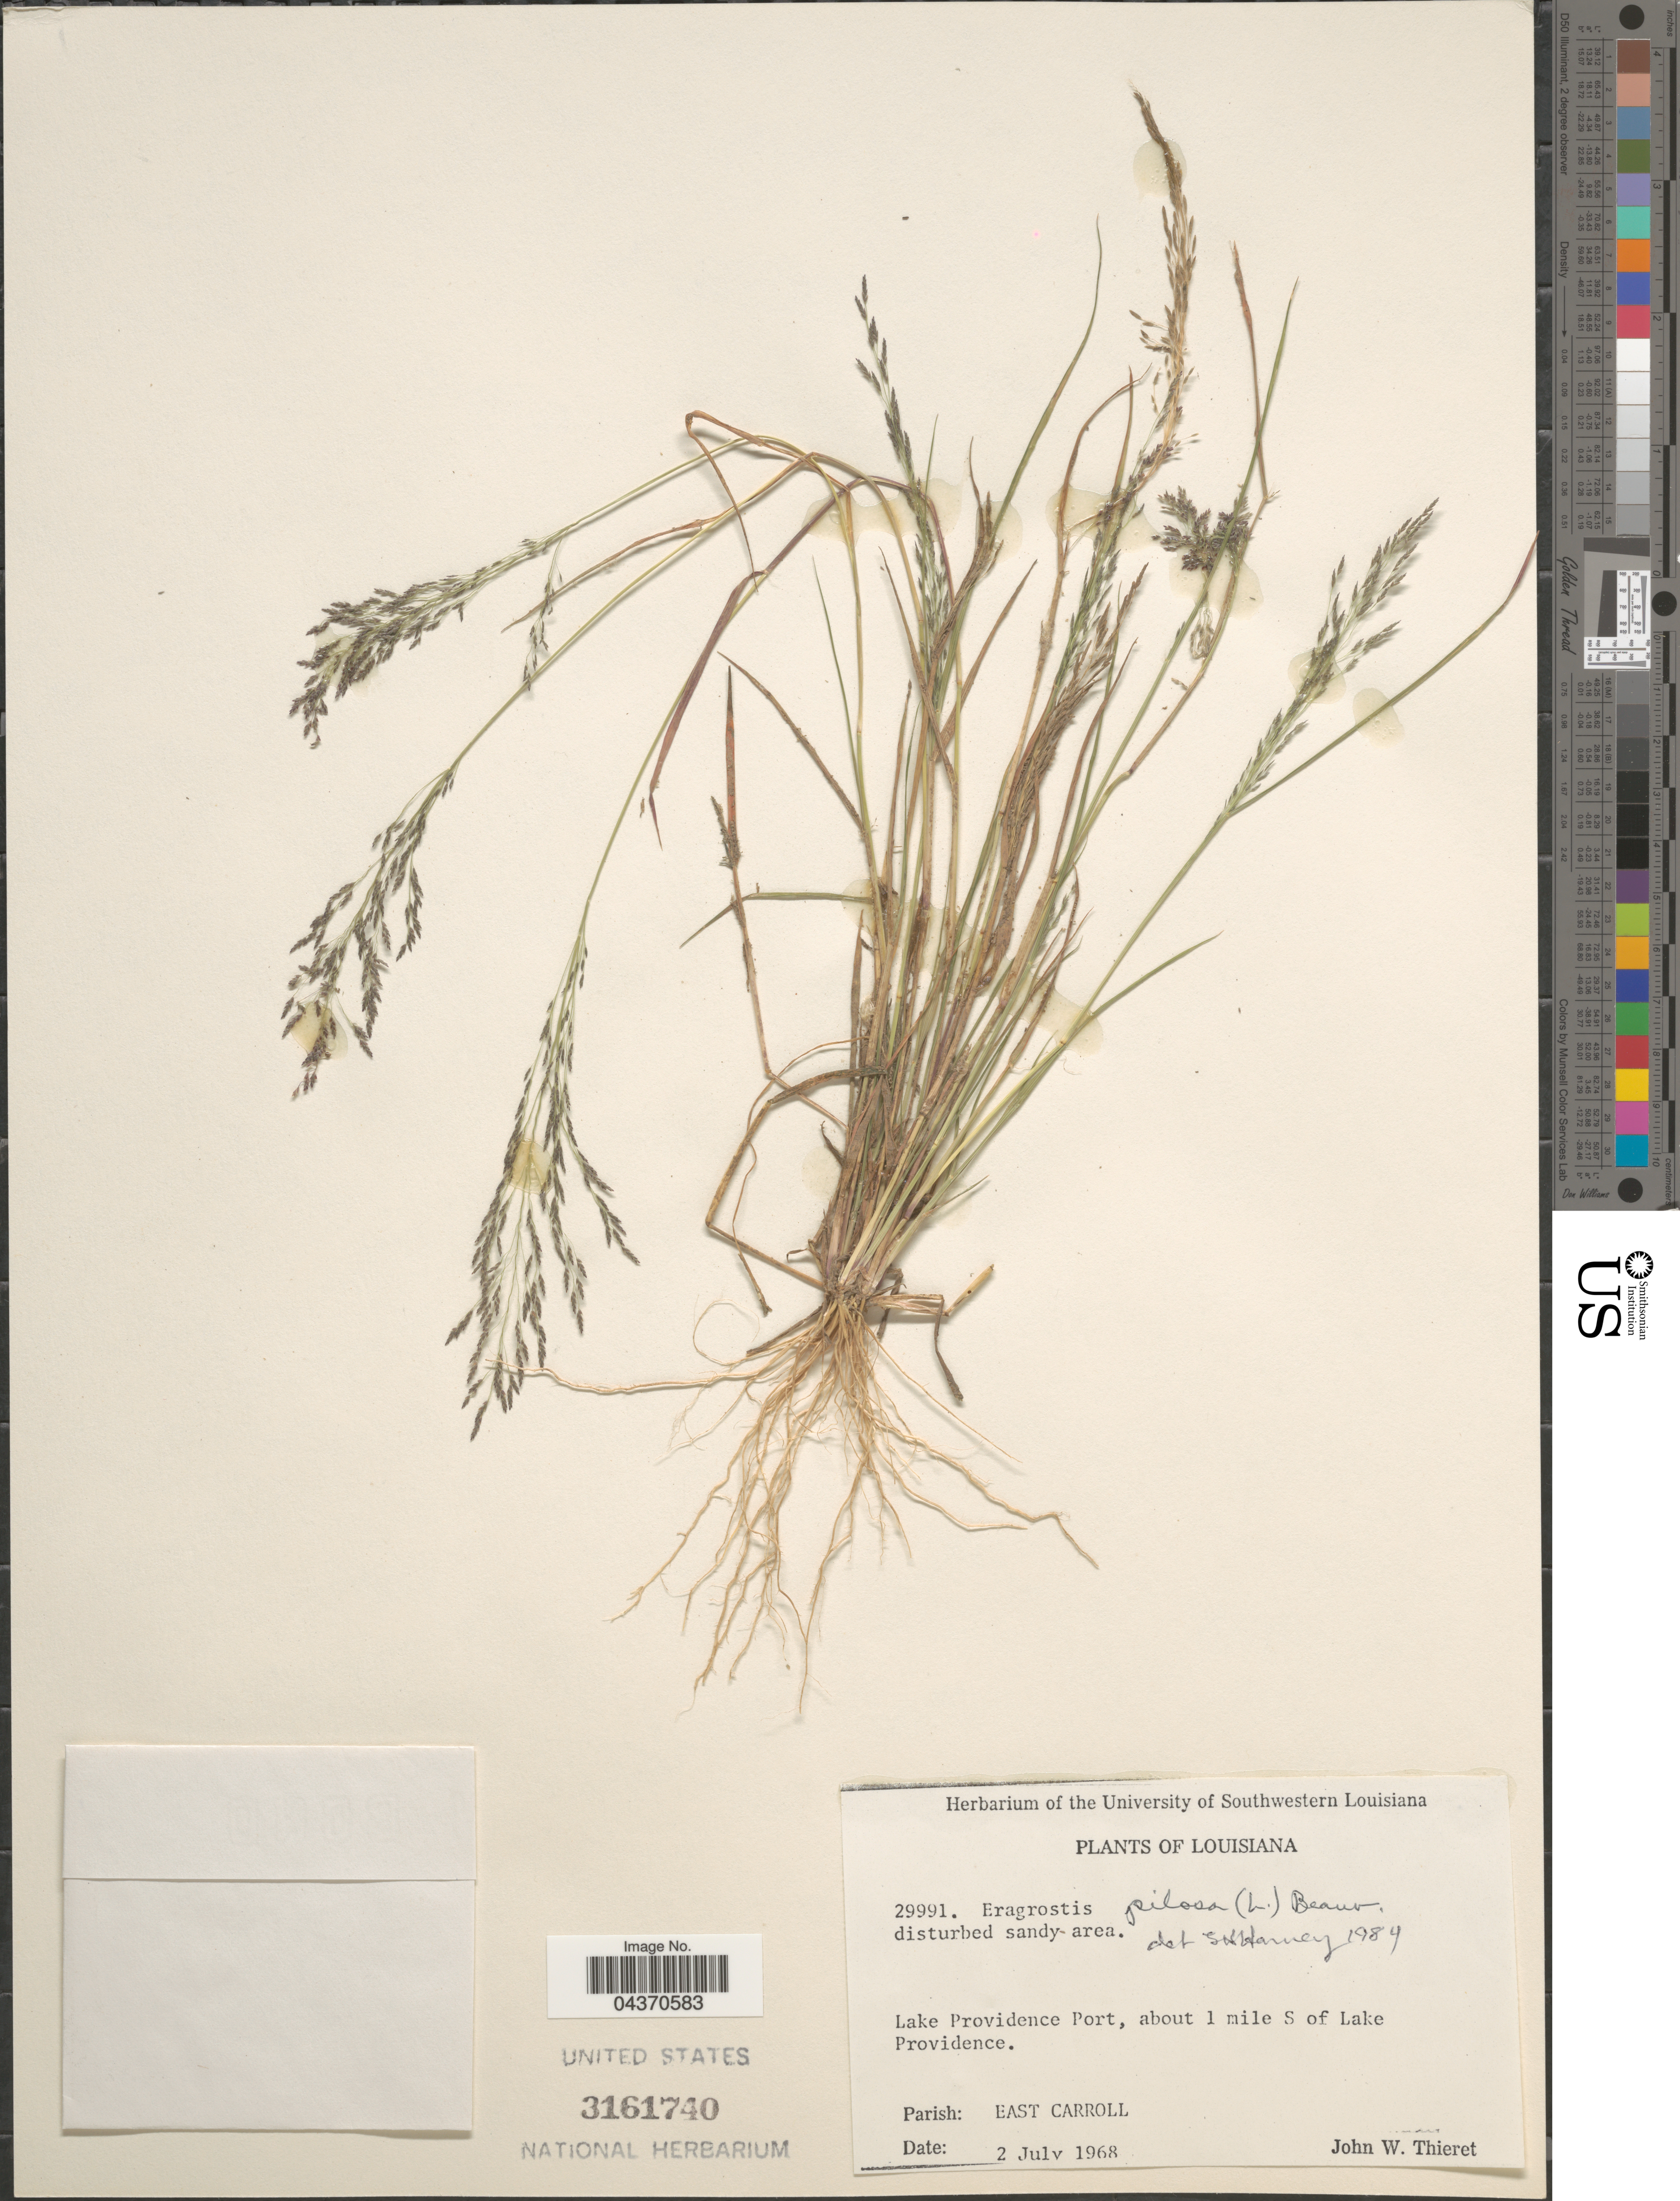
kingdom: Plantae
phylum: Tracheophyta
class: Liliopsida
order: Poales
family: Poaceae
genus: Eragrostis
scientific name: Eragrostis pilosa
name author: (L.) P. Beauv.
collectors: J. W. Thieret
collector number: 29991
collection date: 1968-07-02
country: United States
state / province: Louisiana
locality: Lake Providence Port, about 1 mile S of Lake Providence. Parish: East Carroll.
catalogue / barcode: US 3161740